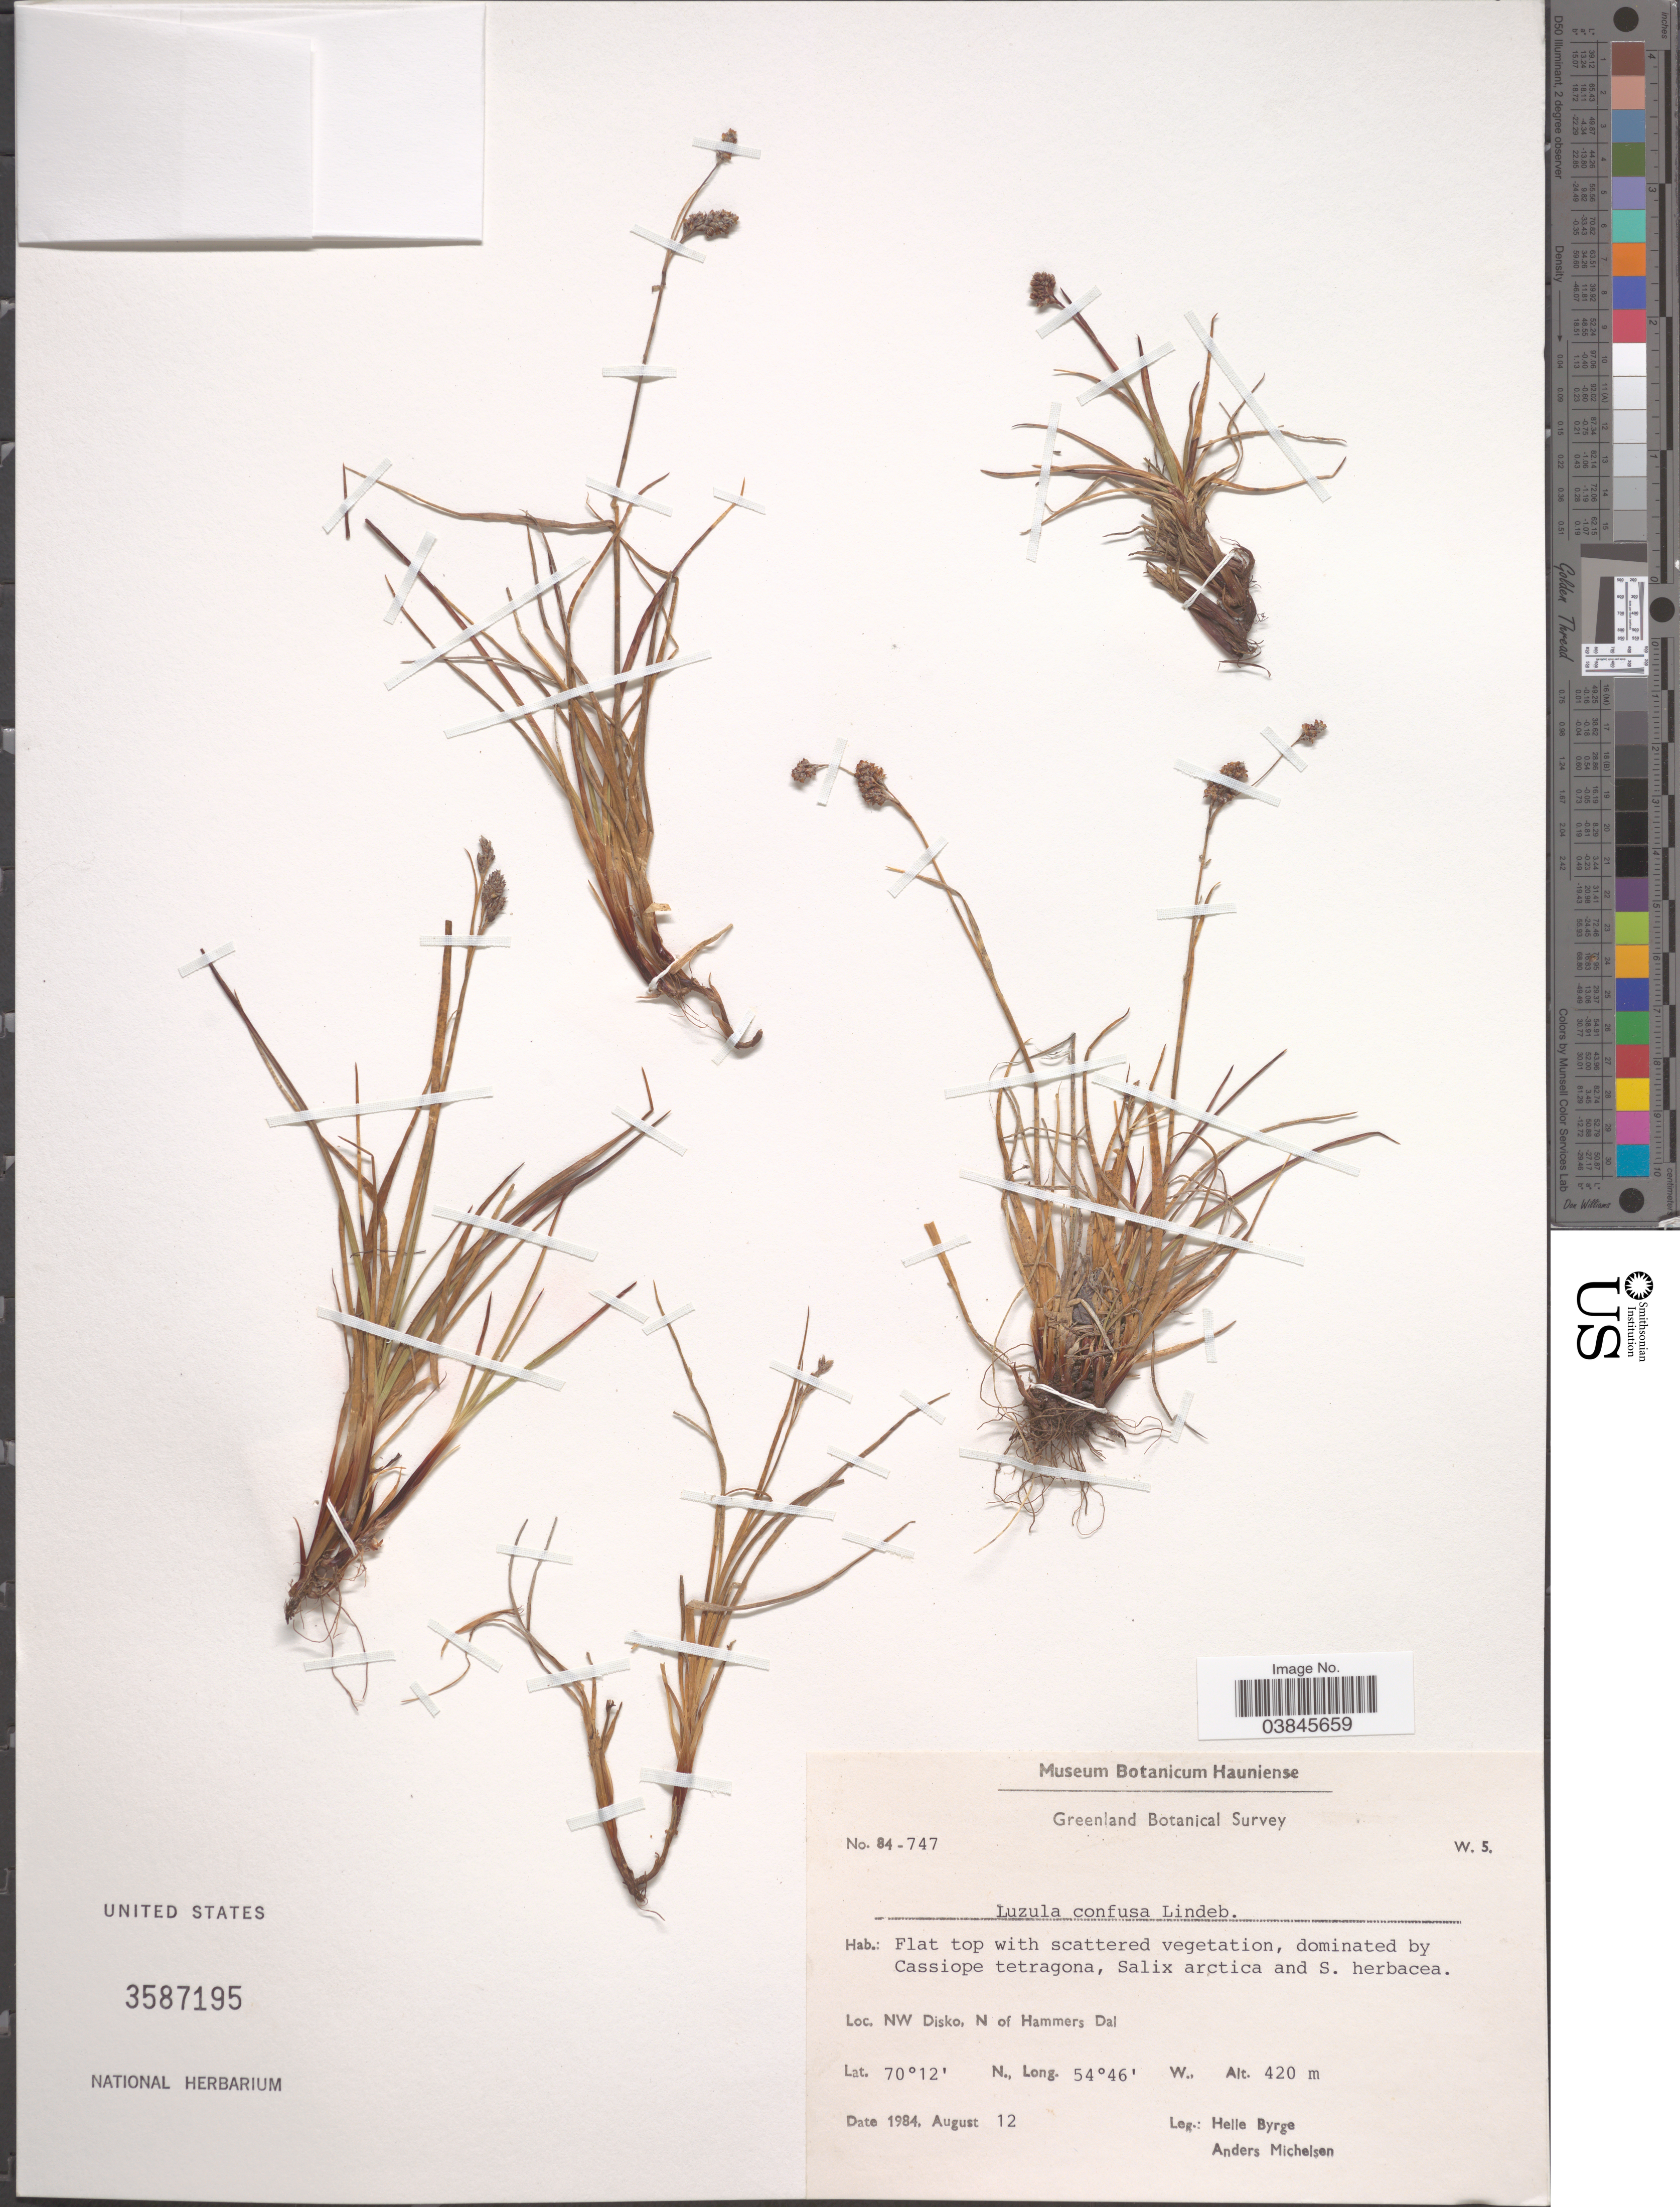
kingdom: Plantae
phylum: Tracheophyta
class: Liliopsida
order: Poales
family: Juncaceae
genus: Luzula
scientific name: Luzula confusa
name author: Lindeb.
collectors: H. Byrge & A. Michelsen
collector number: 84-747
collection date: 1984-08-12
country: Greenland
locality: NW Disko, N of Hammers Dal.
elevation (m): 420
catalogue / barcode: US 3587195